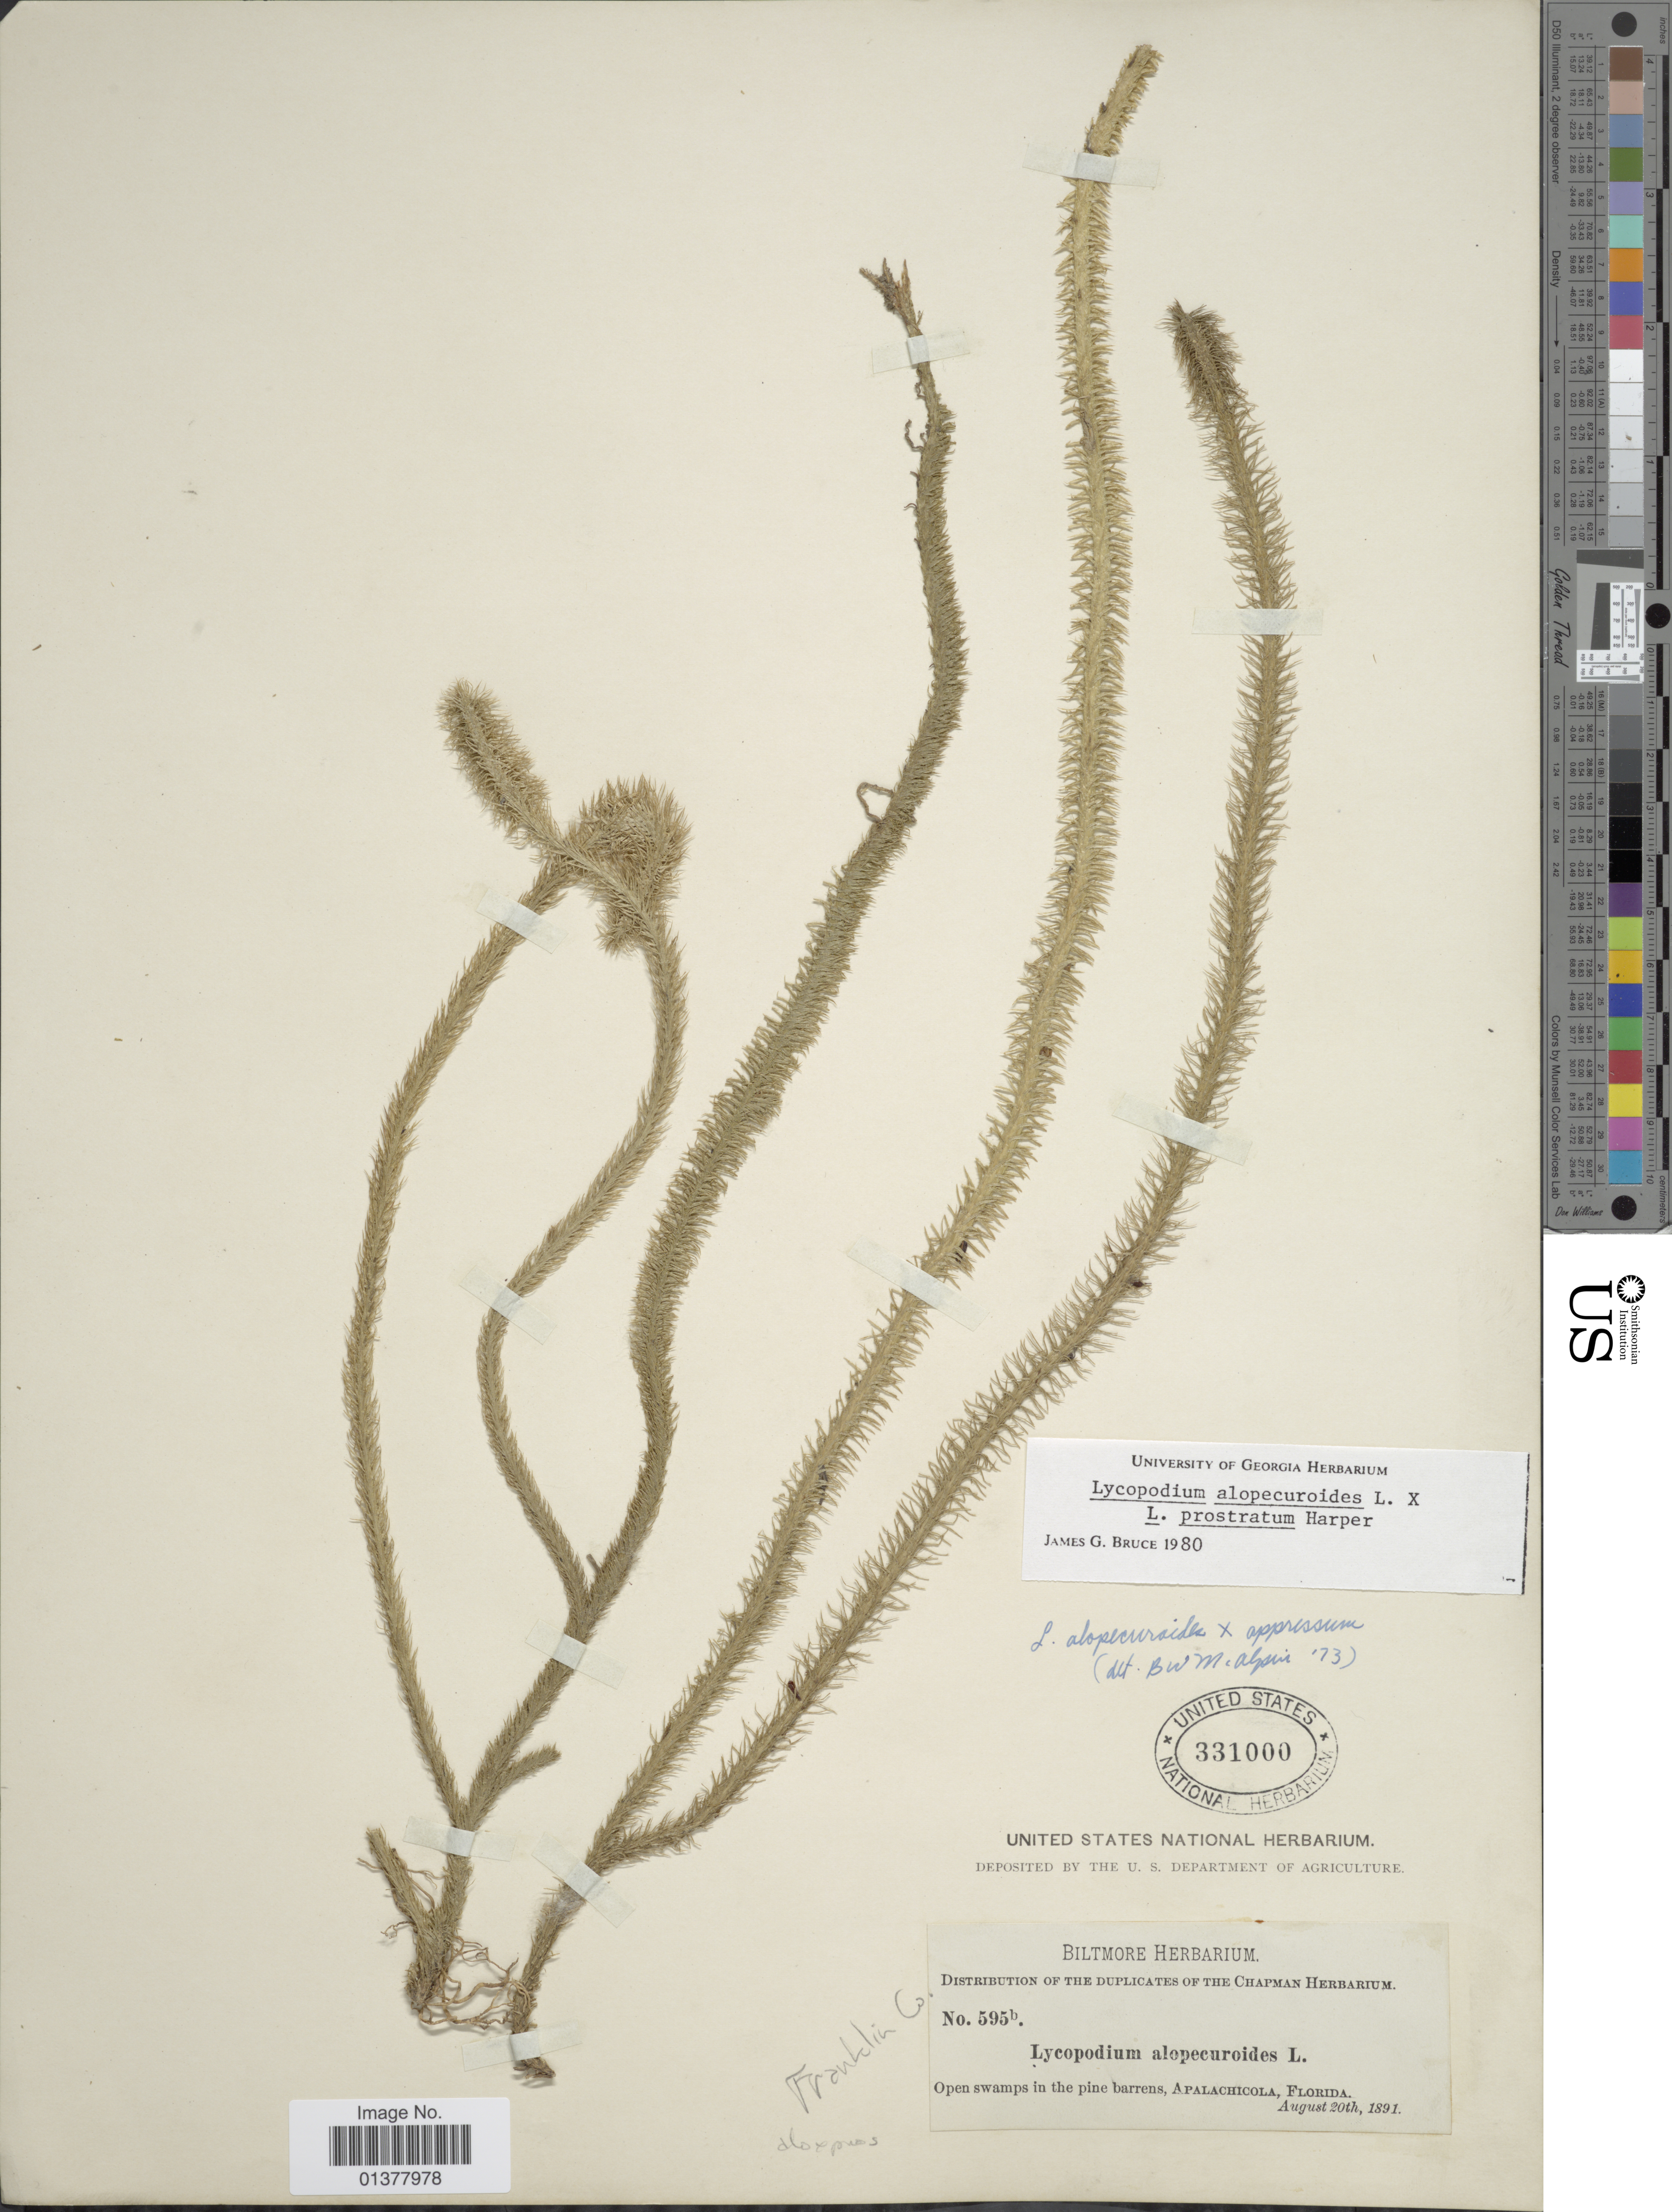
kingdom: Plantae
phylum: Tracheophyta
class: Lycopodiopsida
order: Lycopodiales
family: Lycopodiaceae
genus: Lycopodiella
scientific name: Lycopodiella alopecuroides x L. prostrata (R.M. Harper) Cranfill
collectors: ex herb. Biltmore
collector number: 595b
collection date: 1891-08-20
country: United States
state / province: Florida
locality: Open swamps in the pine barrens, Apalachicola, Florida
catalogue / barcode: US 331000